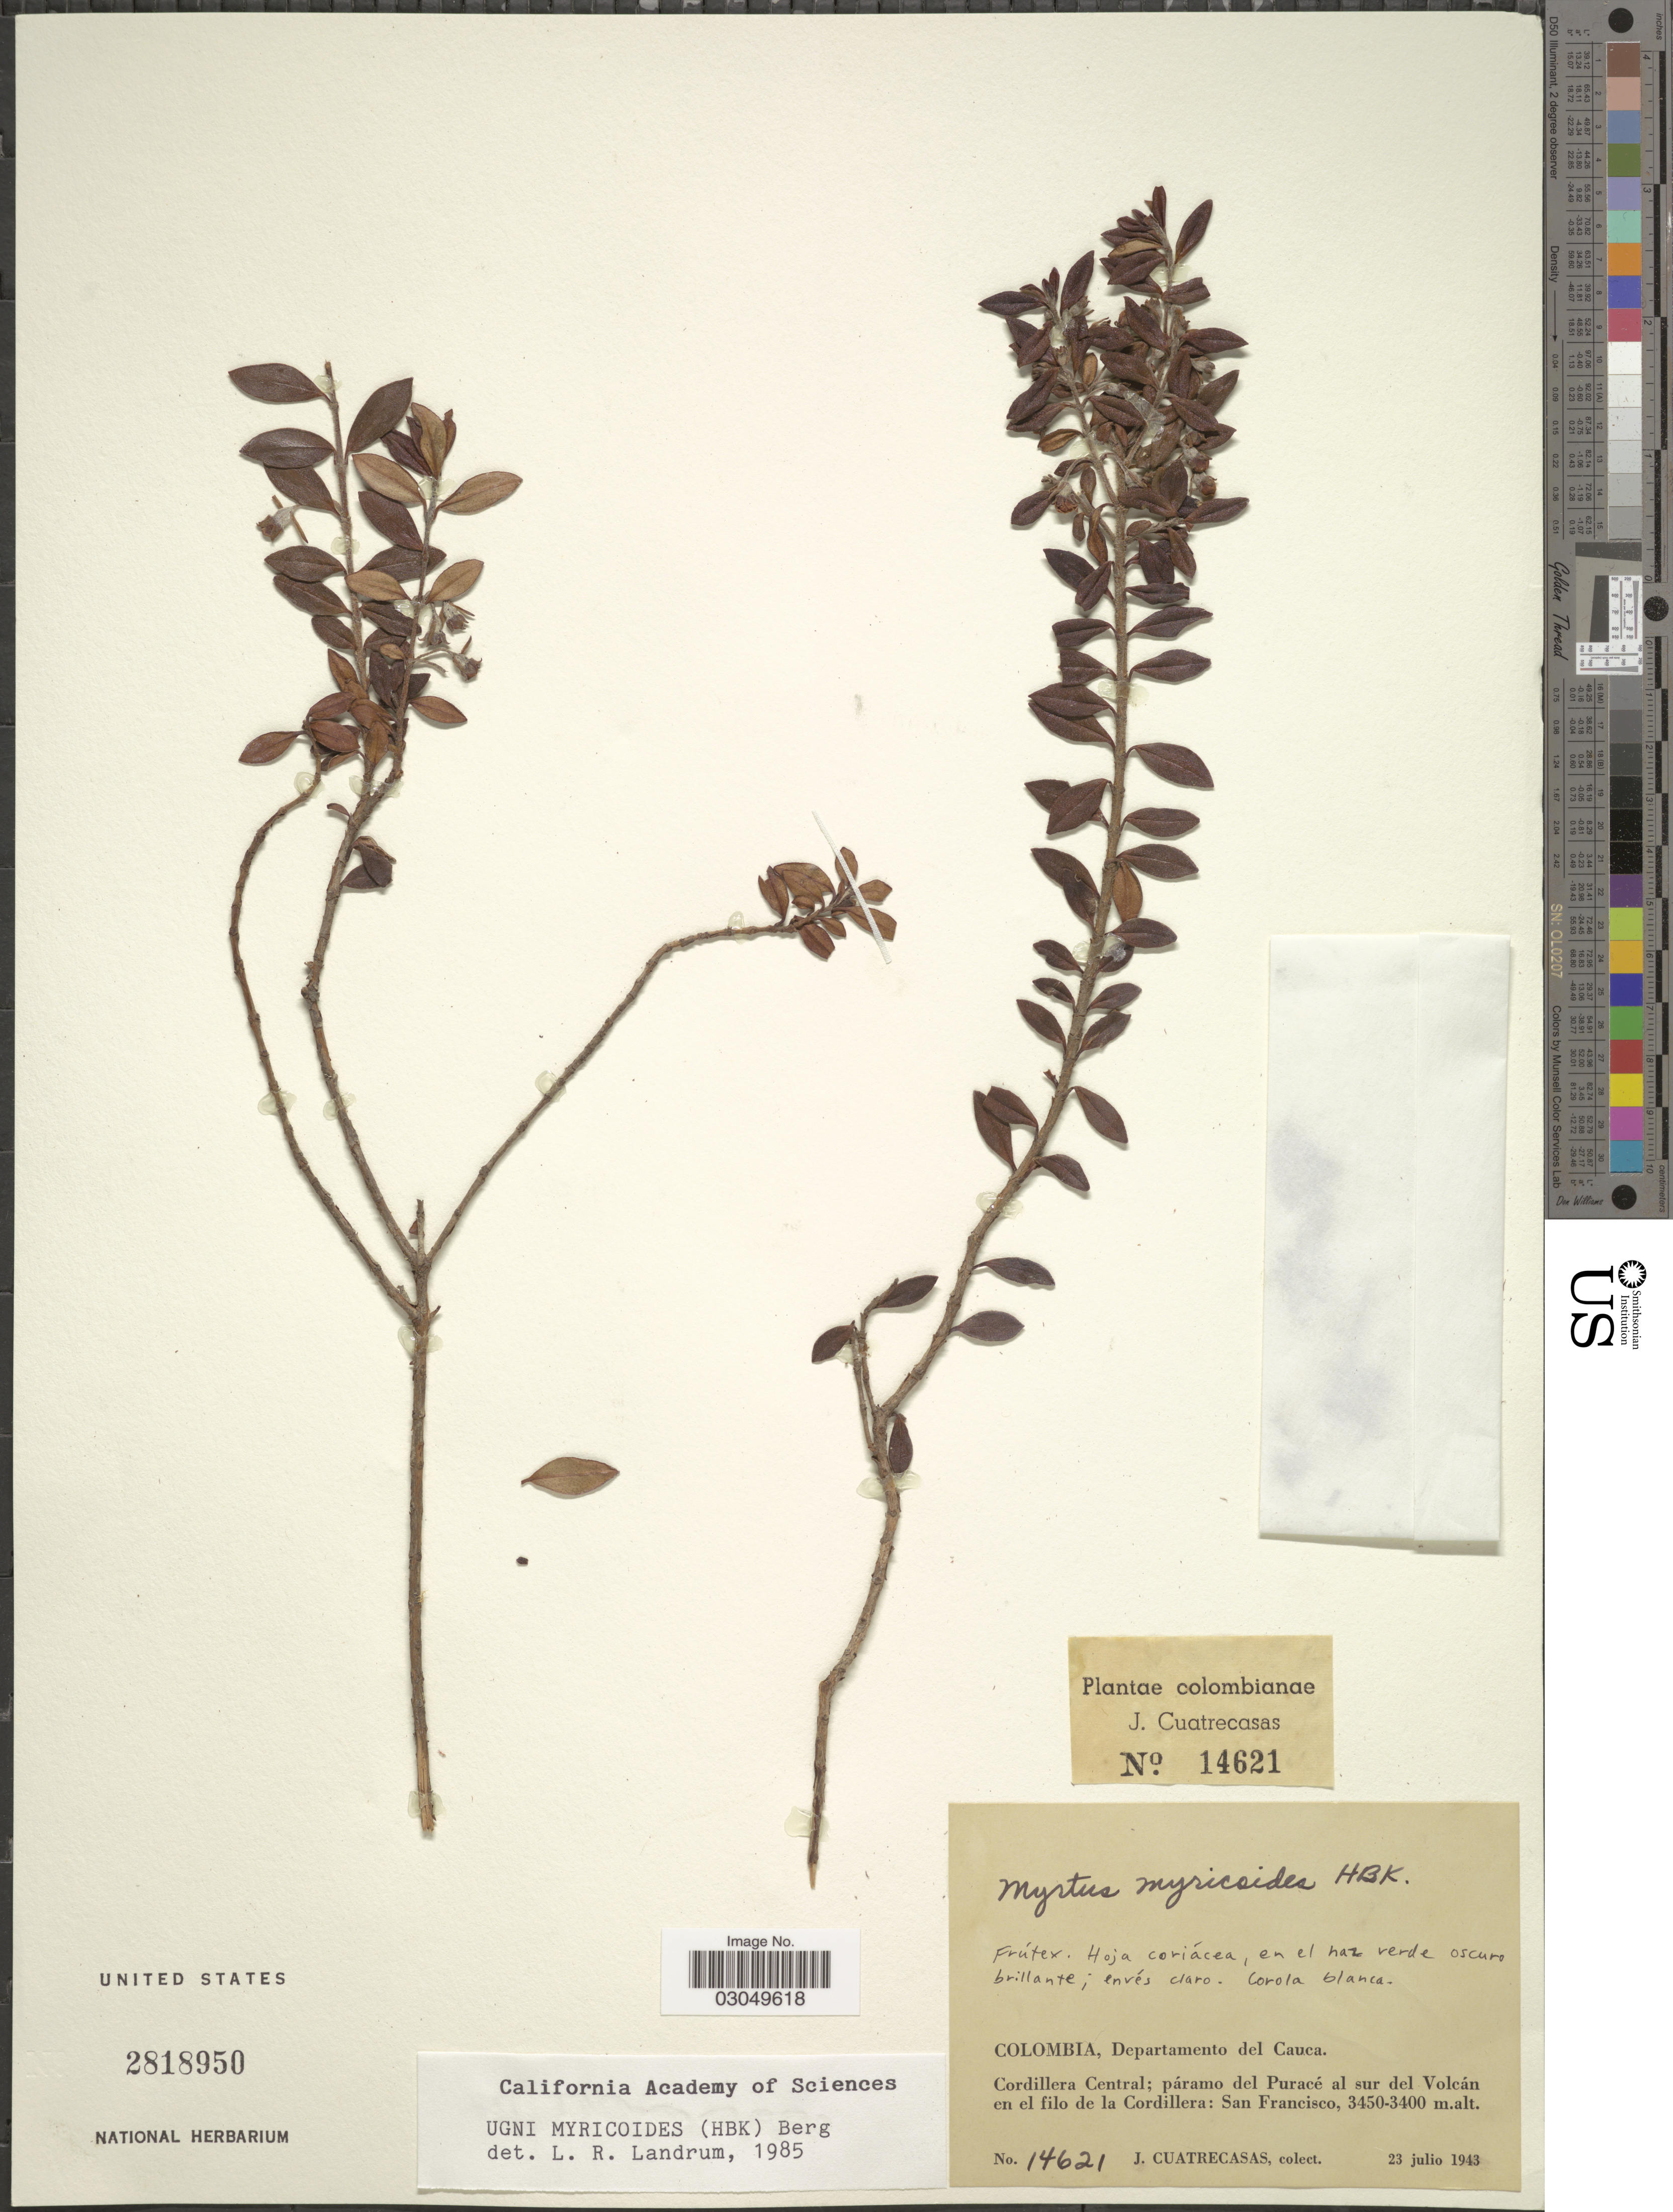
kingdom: Plantae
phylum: Tracheophyta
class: Magnoliopsida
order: Myrtales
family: Myrtaceae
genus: Ugni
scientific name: Ugni myricoides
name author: (Kunth) O. Berg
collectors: J. Cuatrecasas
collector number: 14621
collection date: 1943-07-23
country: Colombia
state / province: Cauca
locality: Departamento del Cauca. Cordillera Central; páramo del Puracé al sur del Volcán en el filo de la Cordillera: San Francisco.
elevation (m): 3400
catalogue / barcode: US 2818950